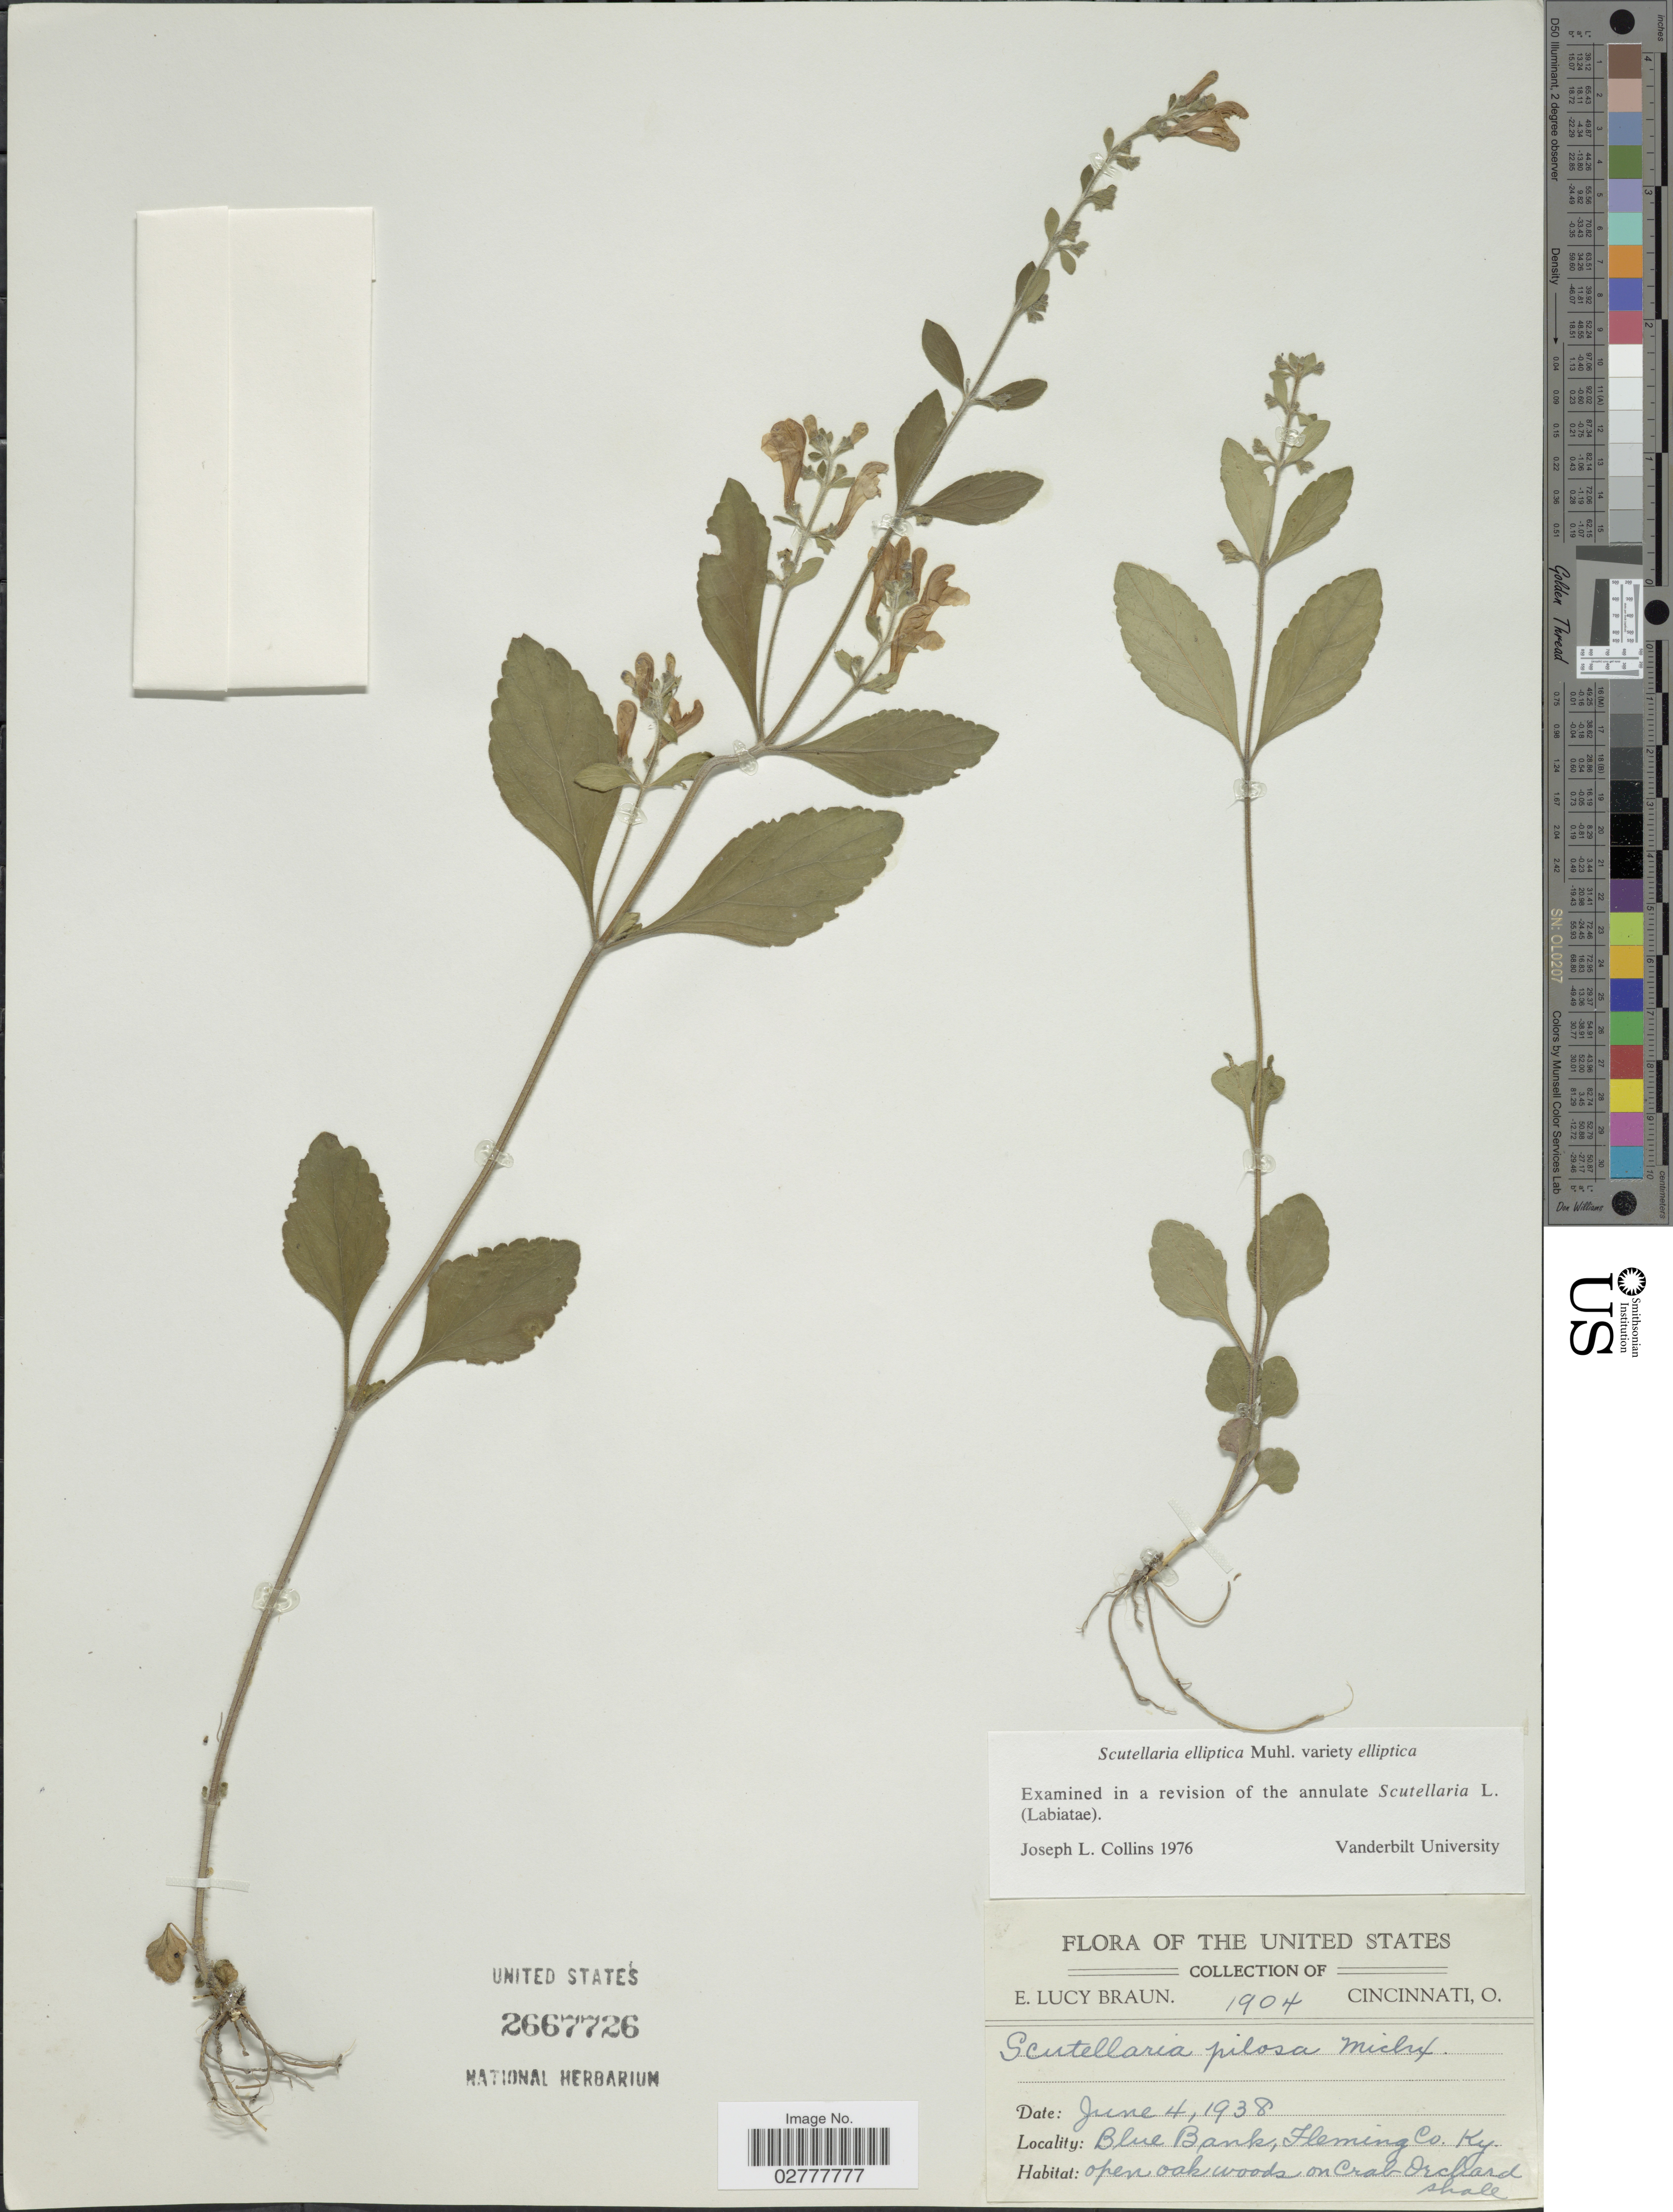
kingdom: Plantae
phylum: Tracheophyta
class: Magnoliopsida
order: Lamiales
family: Lamiaceae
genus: Scutellaria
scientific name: Scutellaria elliptica var. elliptica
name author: Muhl.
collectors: E. L. Braun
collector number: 1904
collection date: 1938-06-04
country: United States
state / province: Kentucky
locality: Blue Bank, Fleming Co.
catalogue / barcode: US 2667726